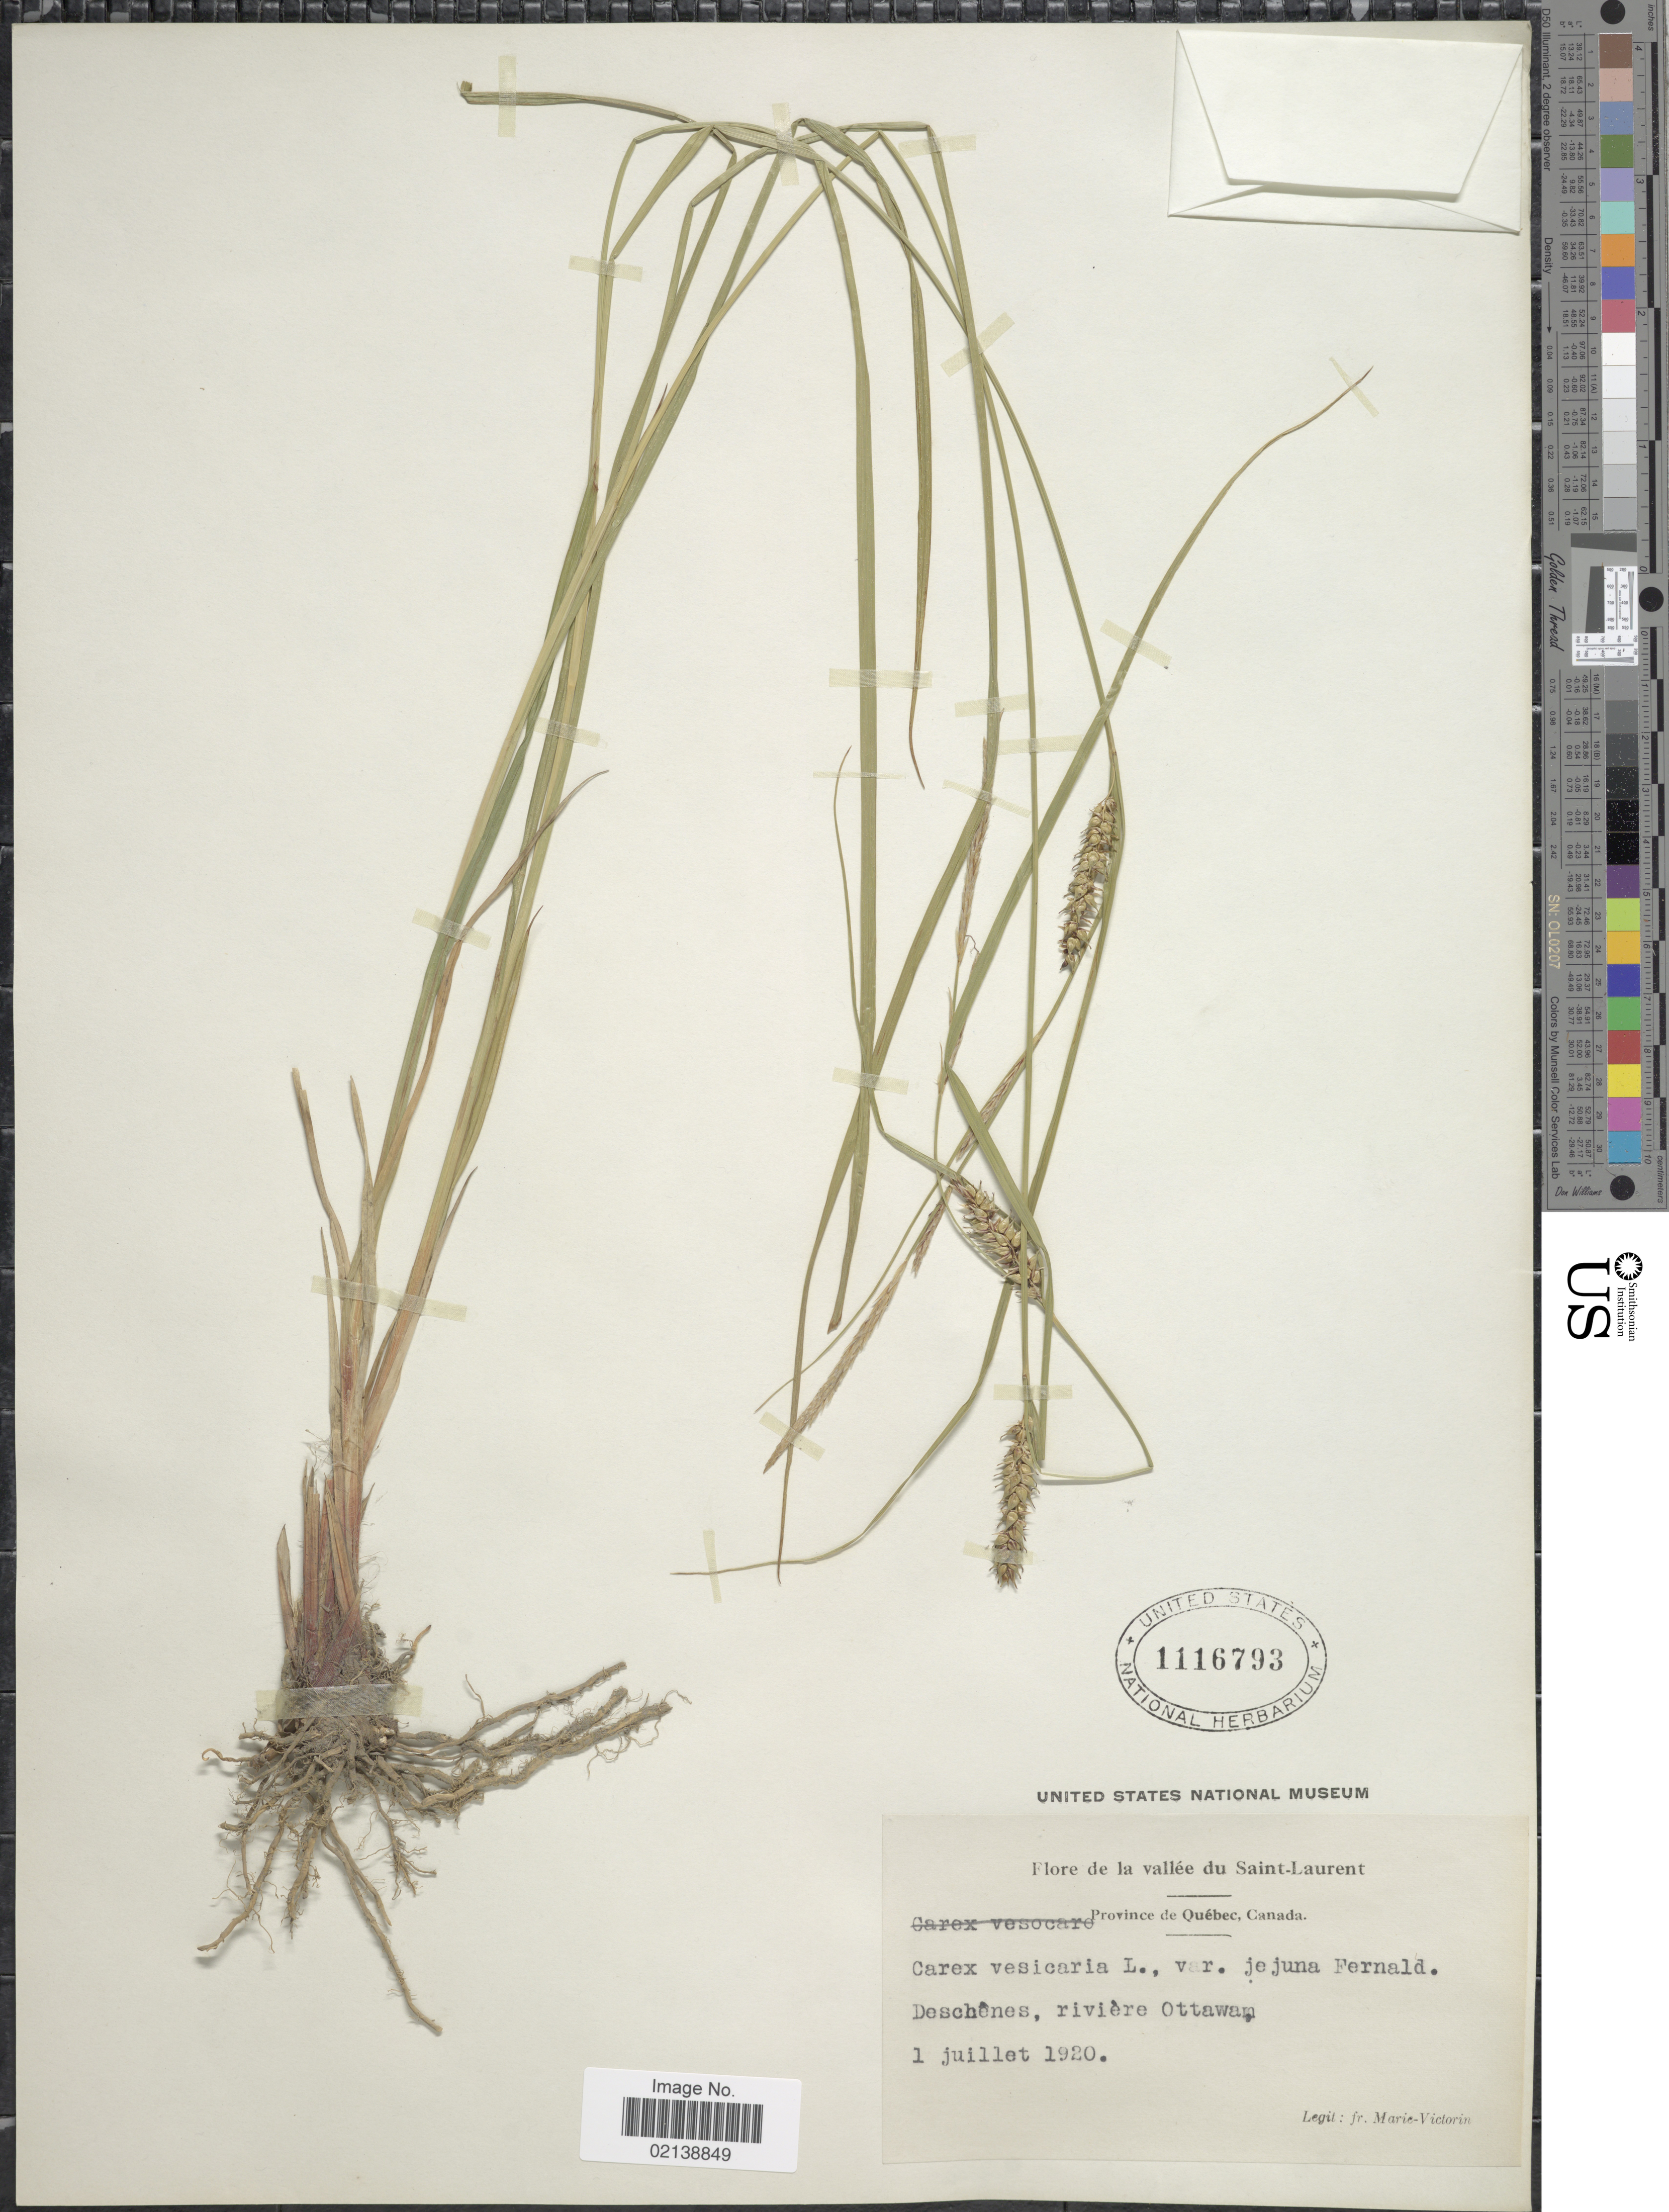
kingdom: Plantae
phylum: Tracheophyta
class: Liliopsida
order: Poales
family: Cyperaceae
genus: Carex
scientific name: Carex vesicaria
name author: L.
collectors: F. Marie-Victorin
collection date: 1920-07-01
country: Canada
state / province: Quebec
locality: De la vallee du Saint-Laurent, Deschenes, riviere Ottawa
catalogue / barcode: US 1116793